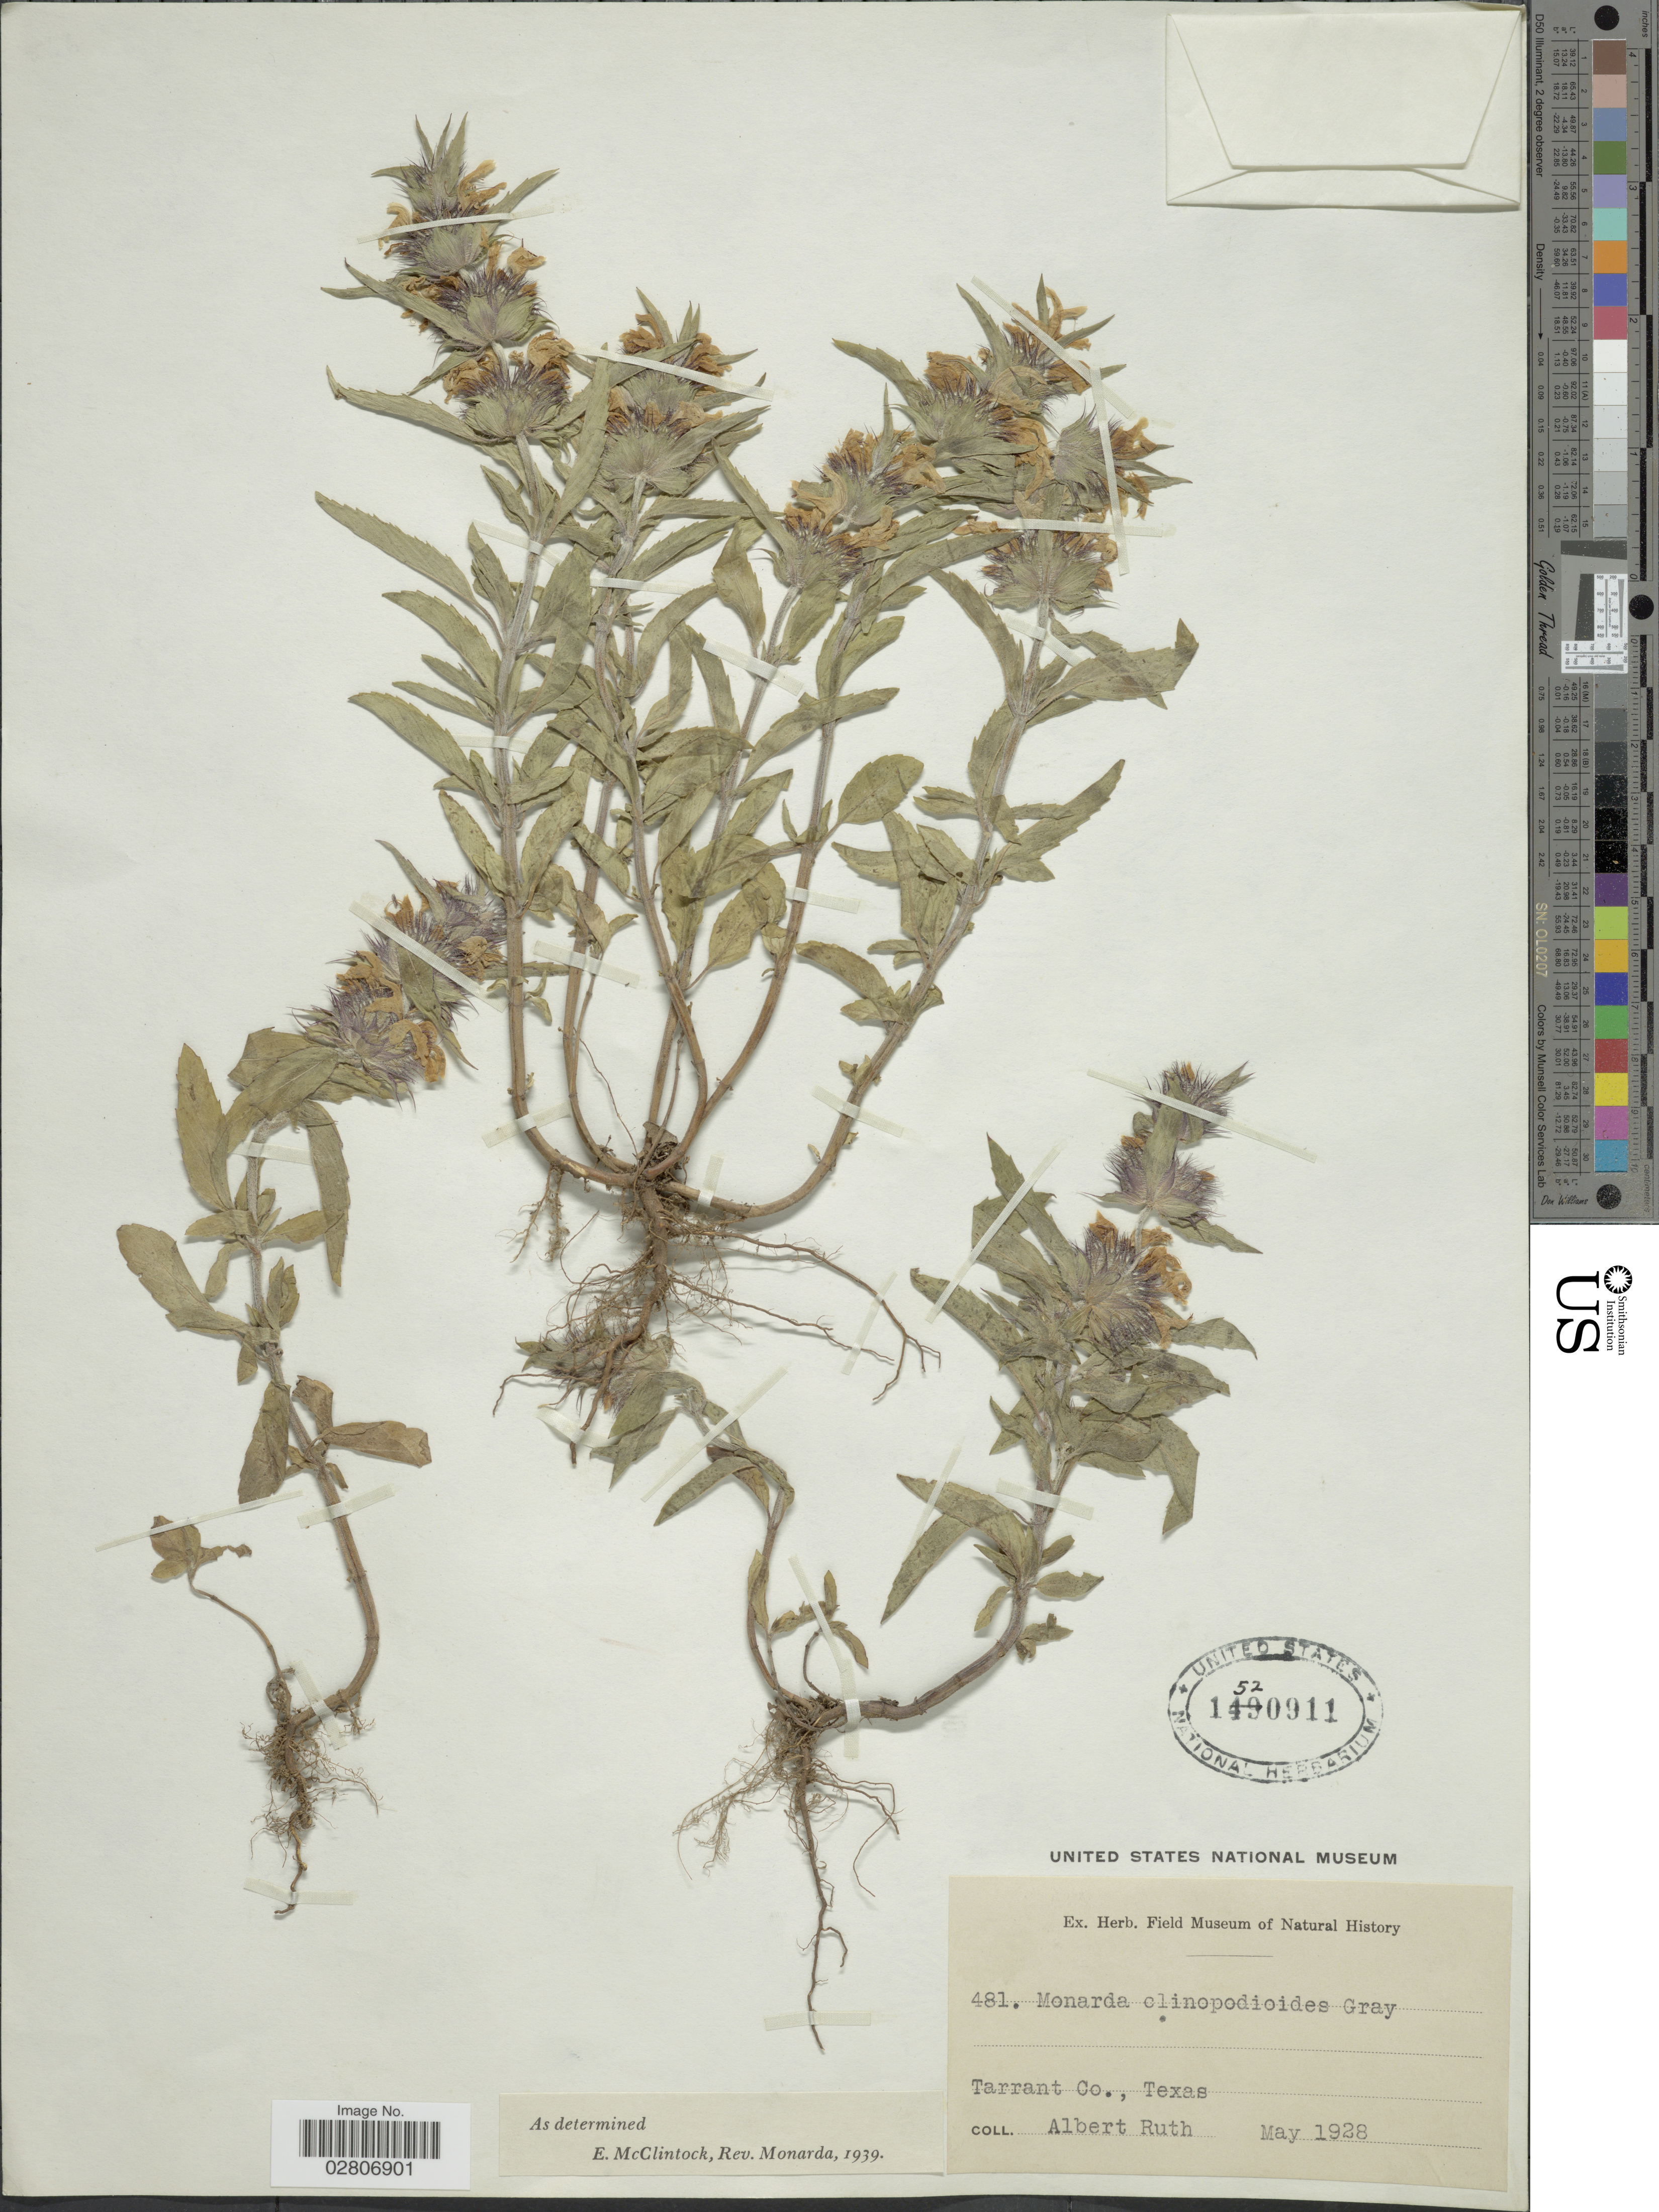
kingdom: Plantae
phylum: Tracheophyta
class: Magnoliopsida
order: Lamiales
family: Lamiaceae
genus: Monarda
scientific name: Monarda clinopodioides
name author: A. Gray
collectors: A. Ruth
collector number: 481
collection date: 1928-05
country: United States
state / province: Texas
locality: Tarrant Co.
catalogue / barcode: US 1520911